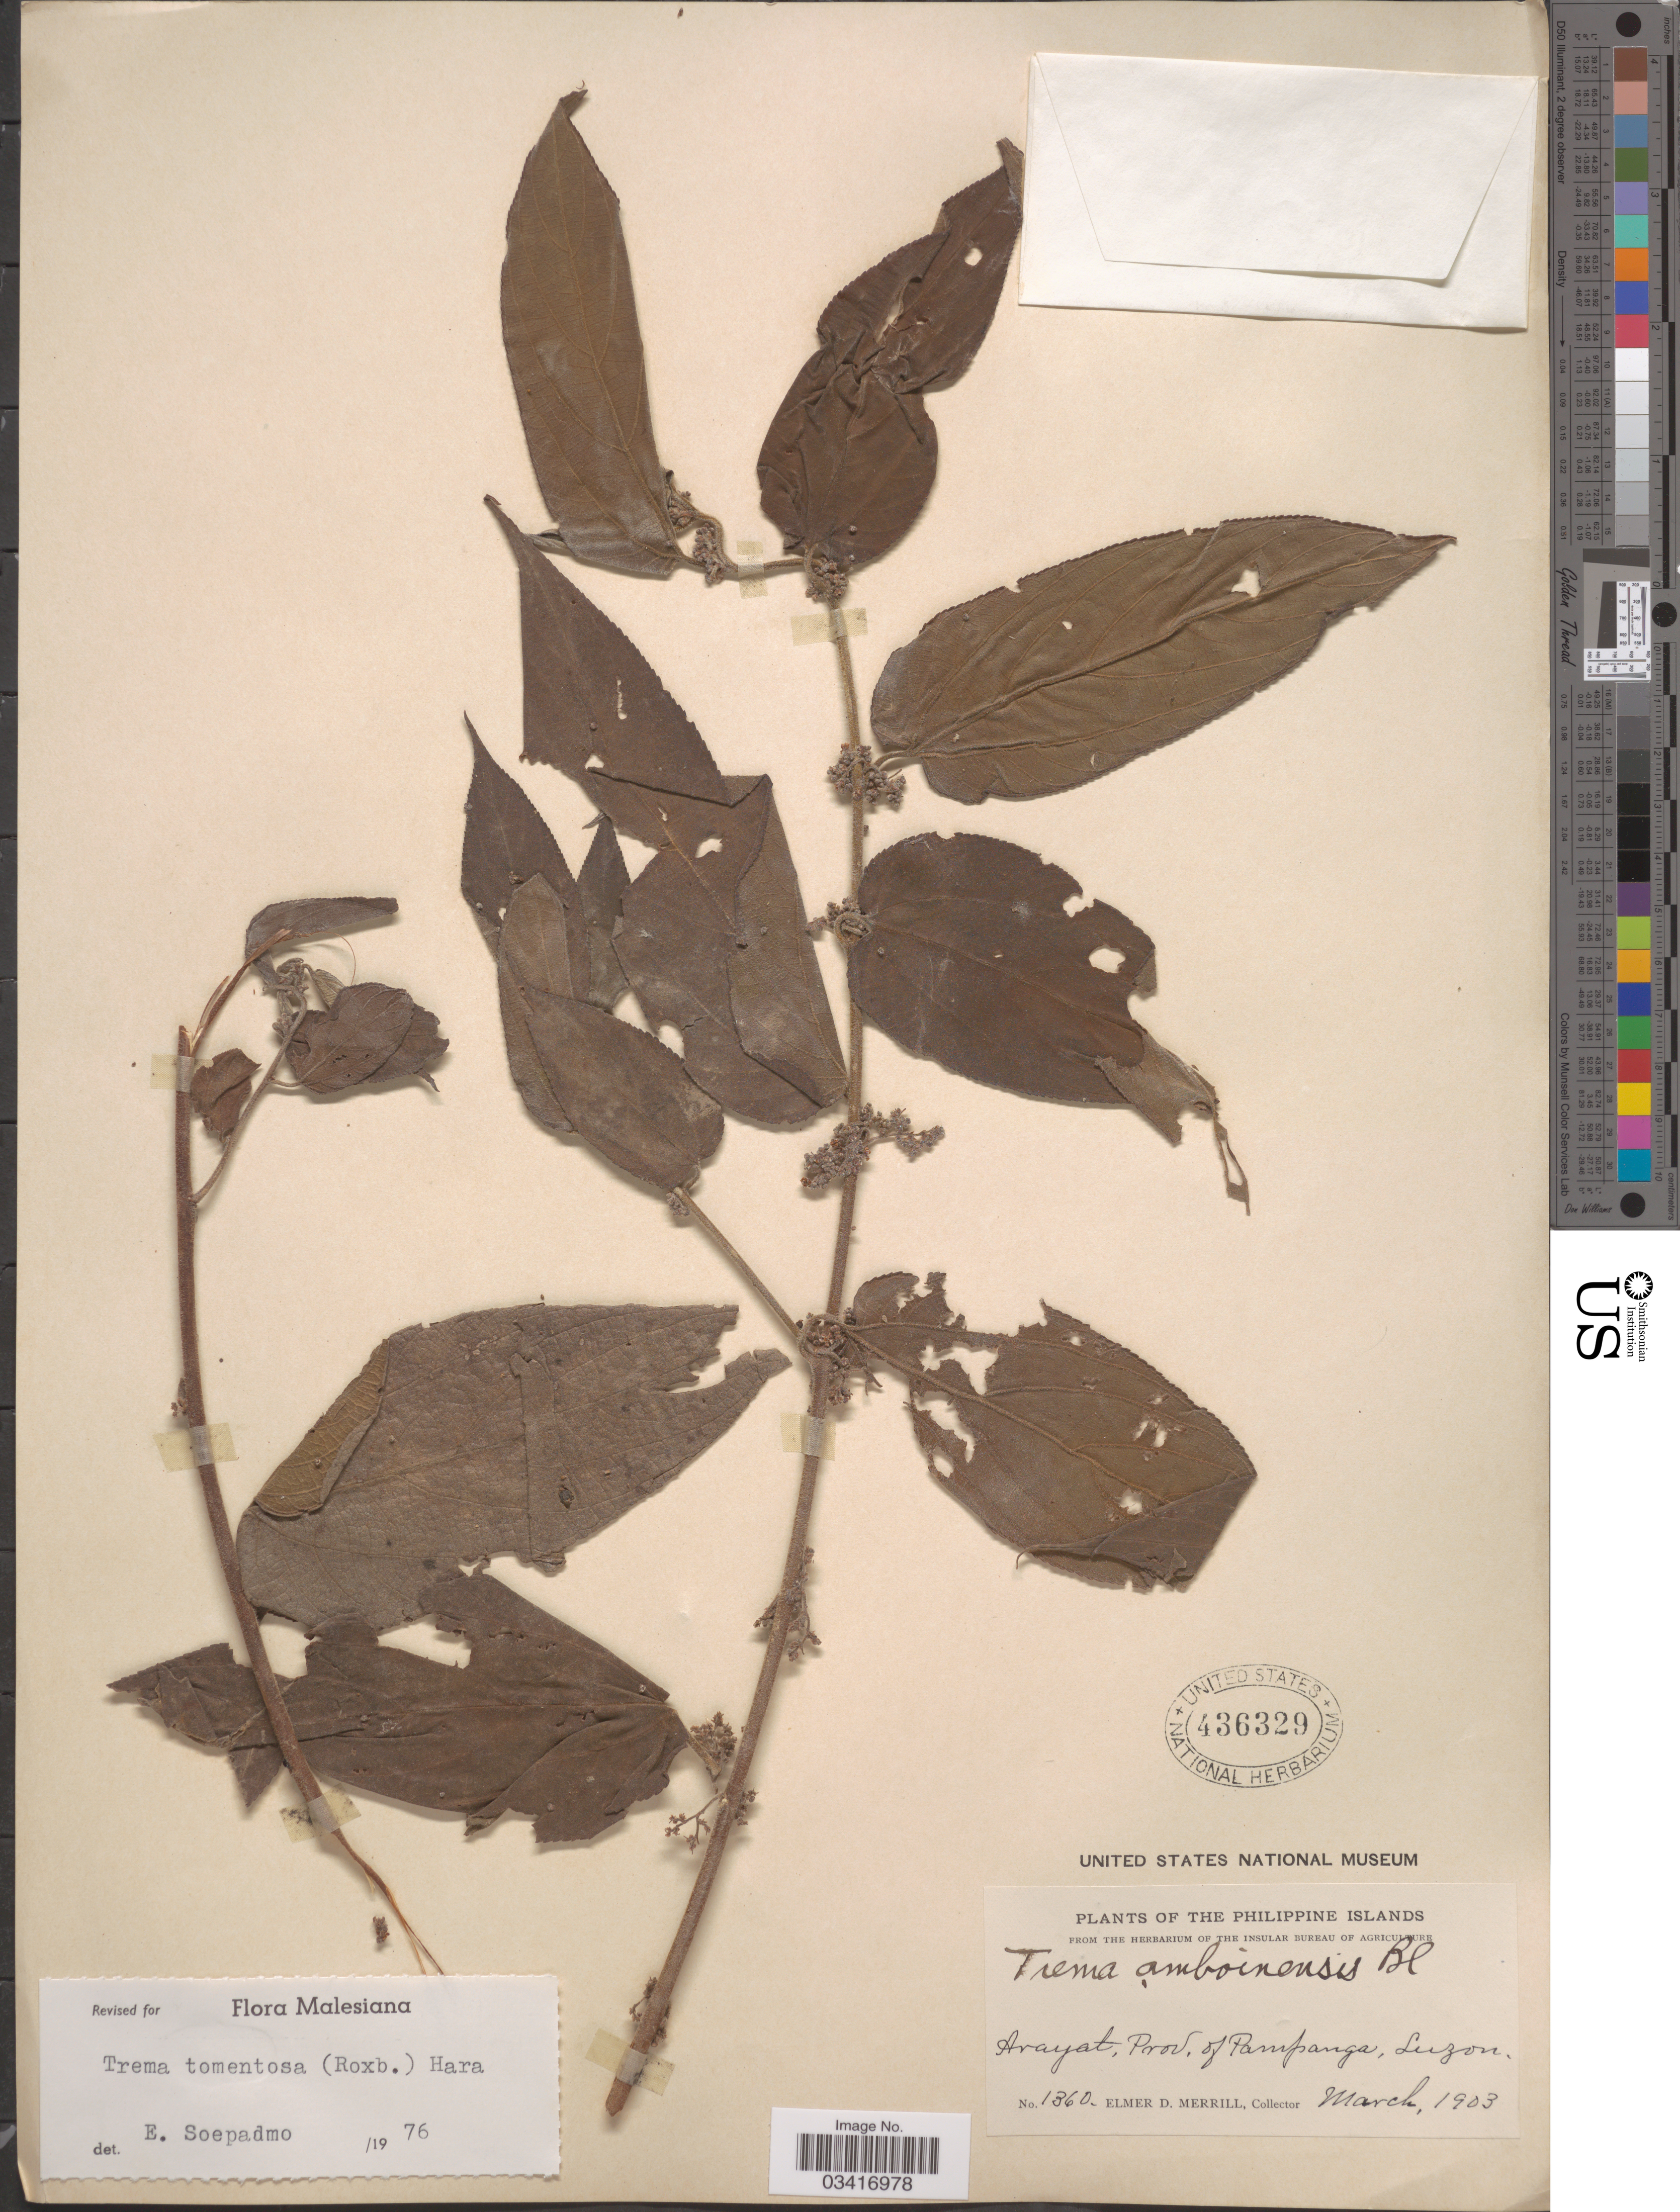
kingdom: Plantae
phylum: Tracheophyta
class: Magnoliopsida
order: Rosales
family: Cannabaceae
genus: Trema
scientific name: Trema tomentosum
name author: (Roxb.) Y. Hara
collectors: E. D. Merrill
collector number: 1360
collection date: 1903-03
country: Philippines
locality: Arayat, Prov. of Pampanga, Luzon.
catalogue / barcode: US 436329